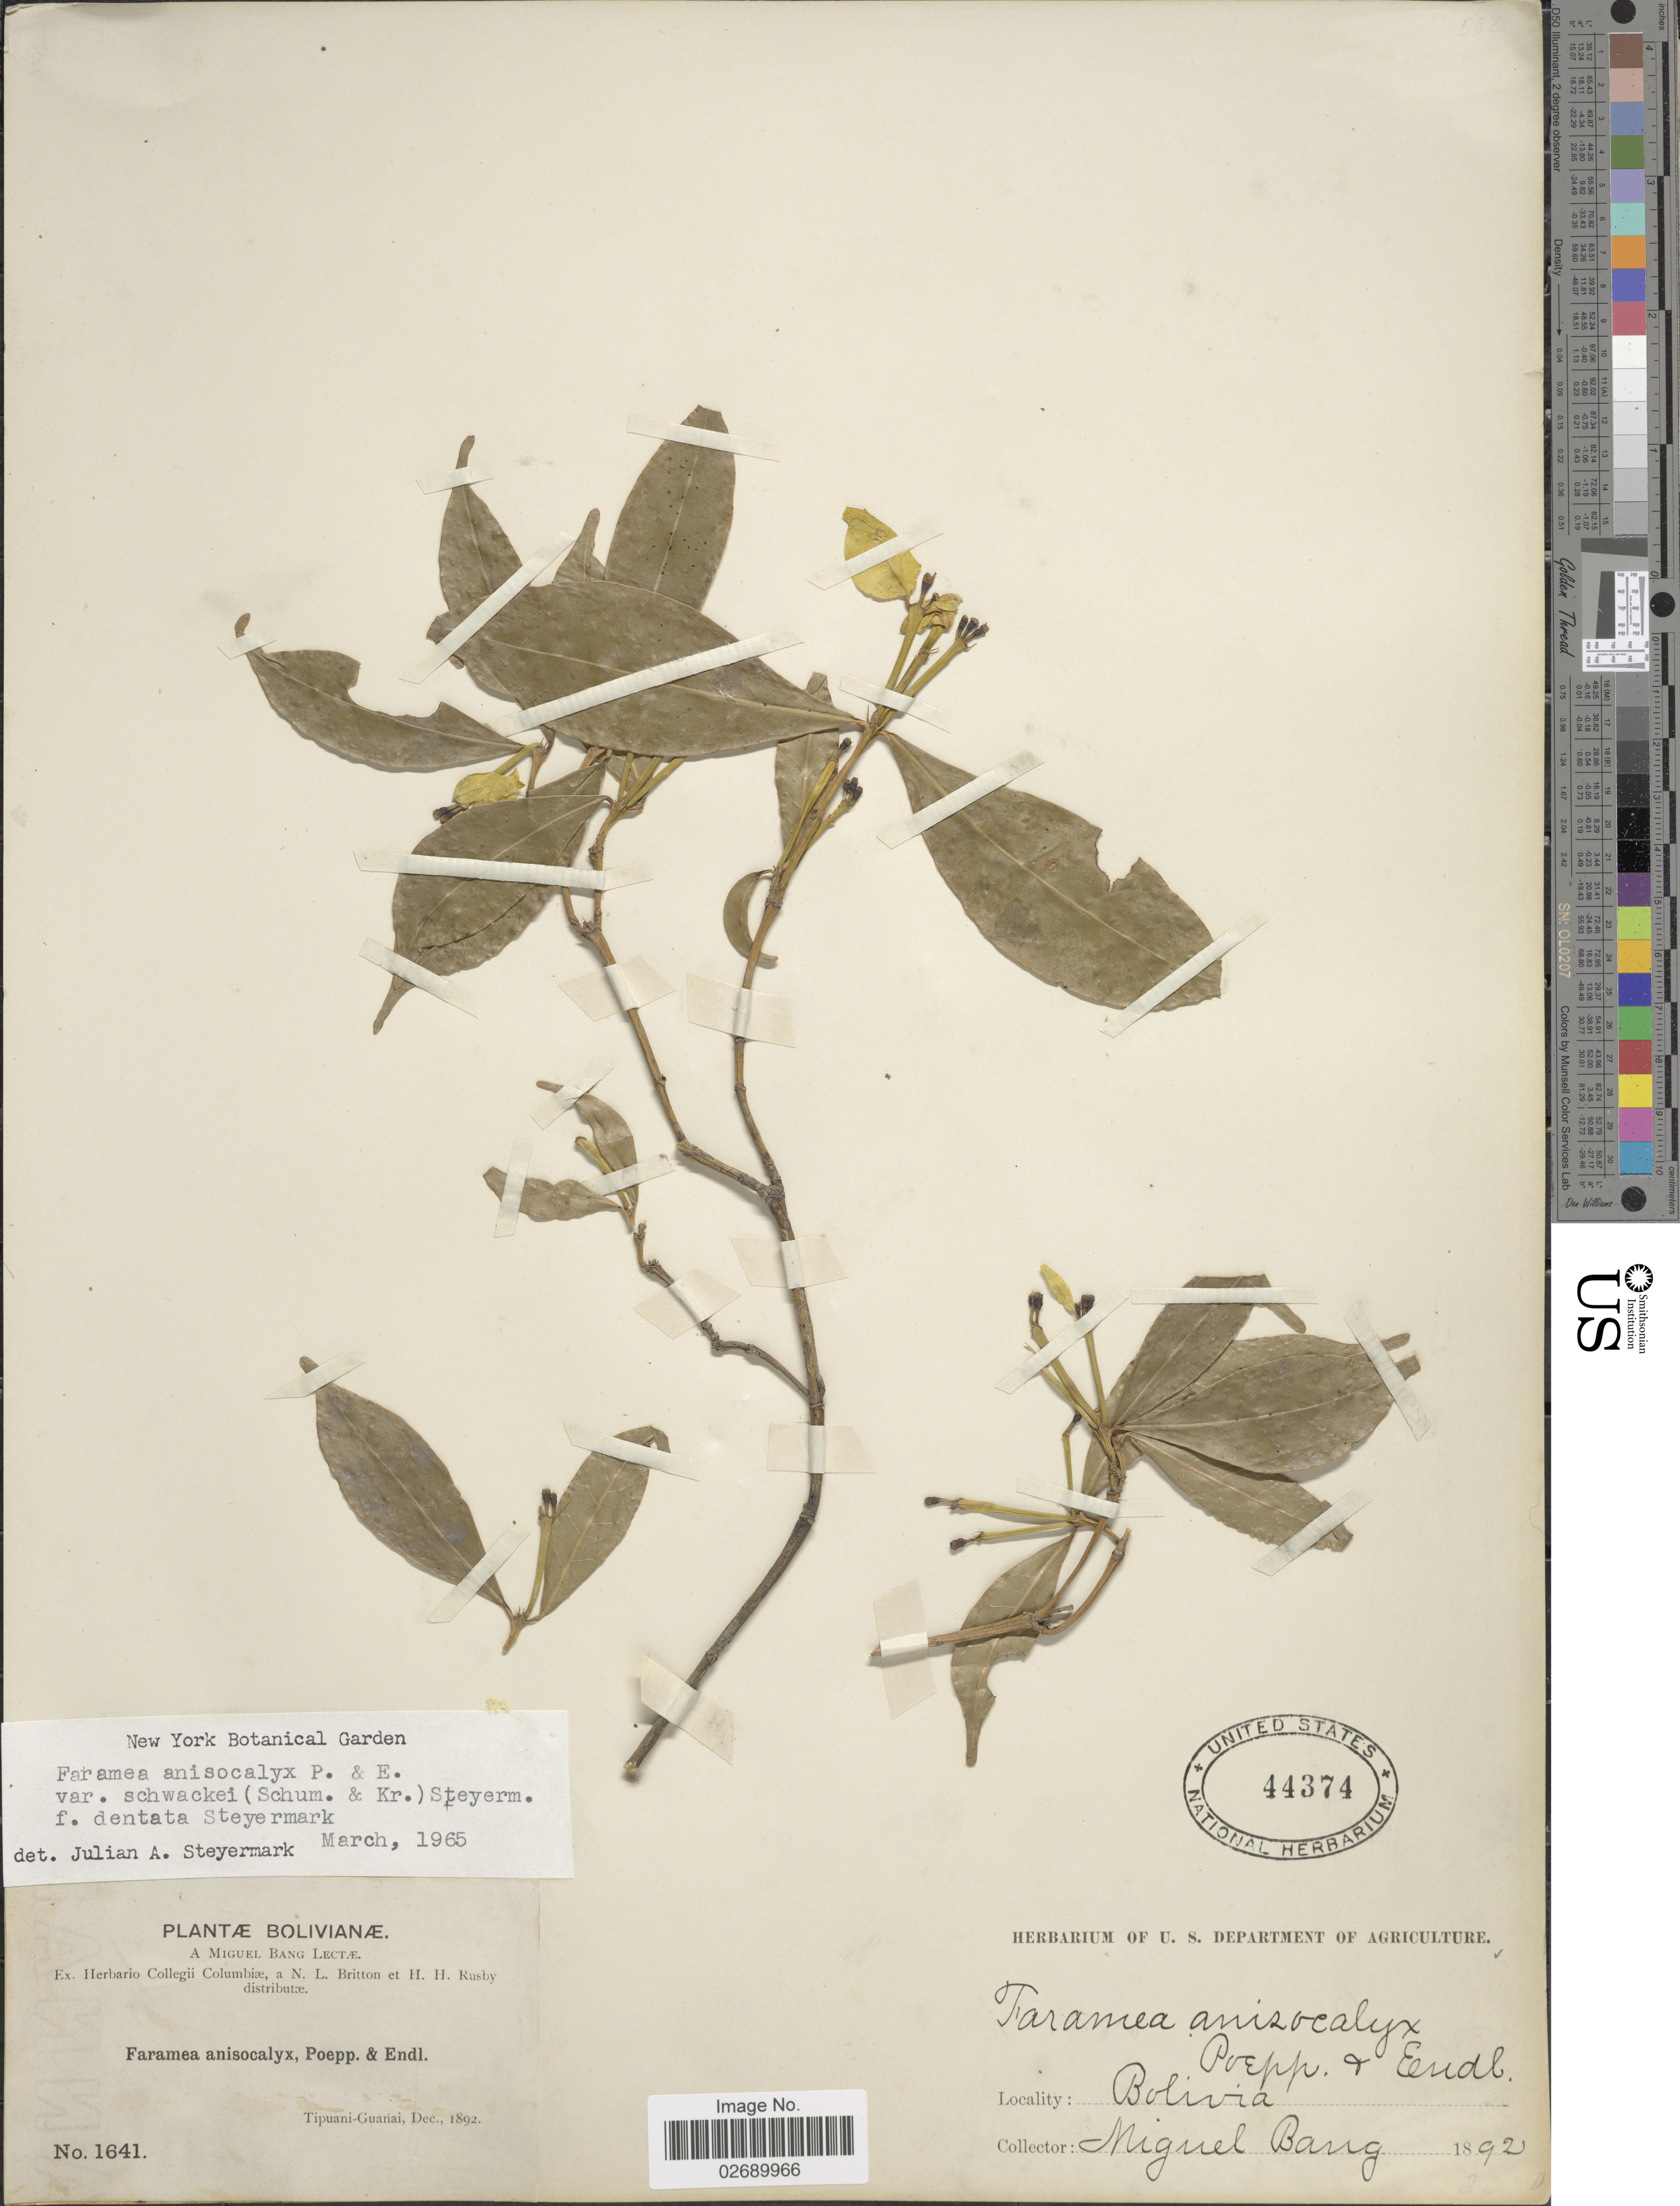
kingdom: Plantae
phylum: Tracheophyta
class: Magnoliopsida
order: Gentianales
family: Rubiaceae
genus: Faramea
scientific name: Faramea anisocalyx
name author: Poepp. & Endl.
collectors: M. Bang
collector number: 1641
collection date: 1892-12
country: Bolivia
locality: Tipuani-Guanai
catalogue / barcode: US 44374